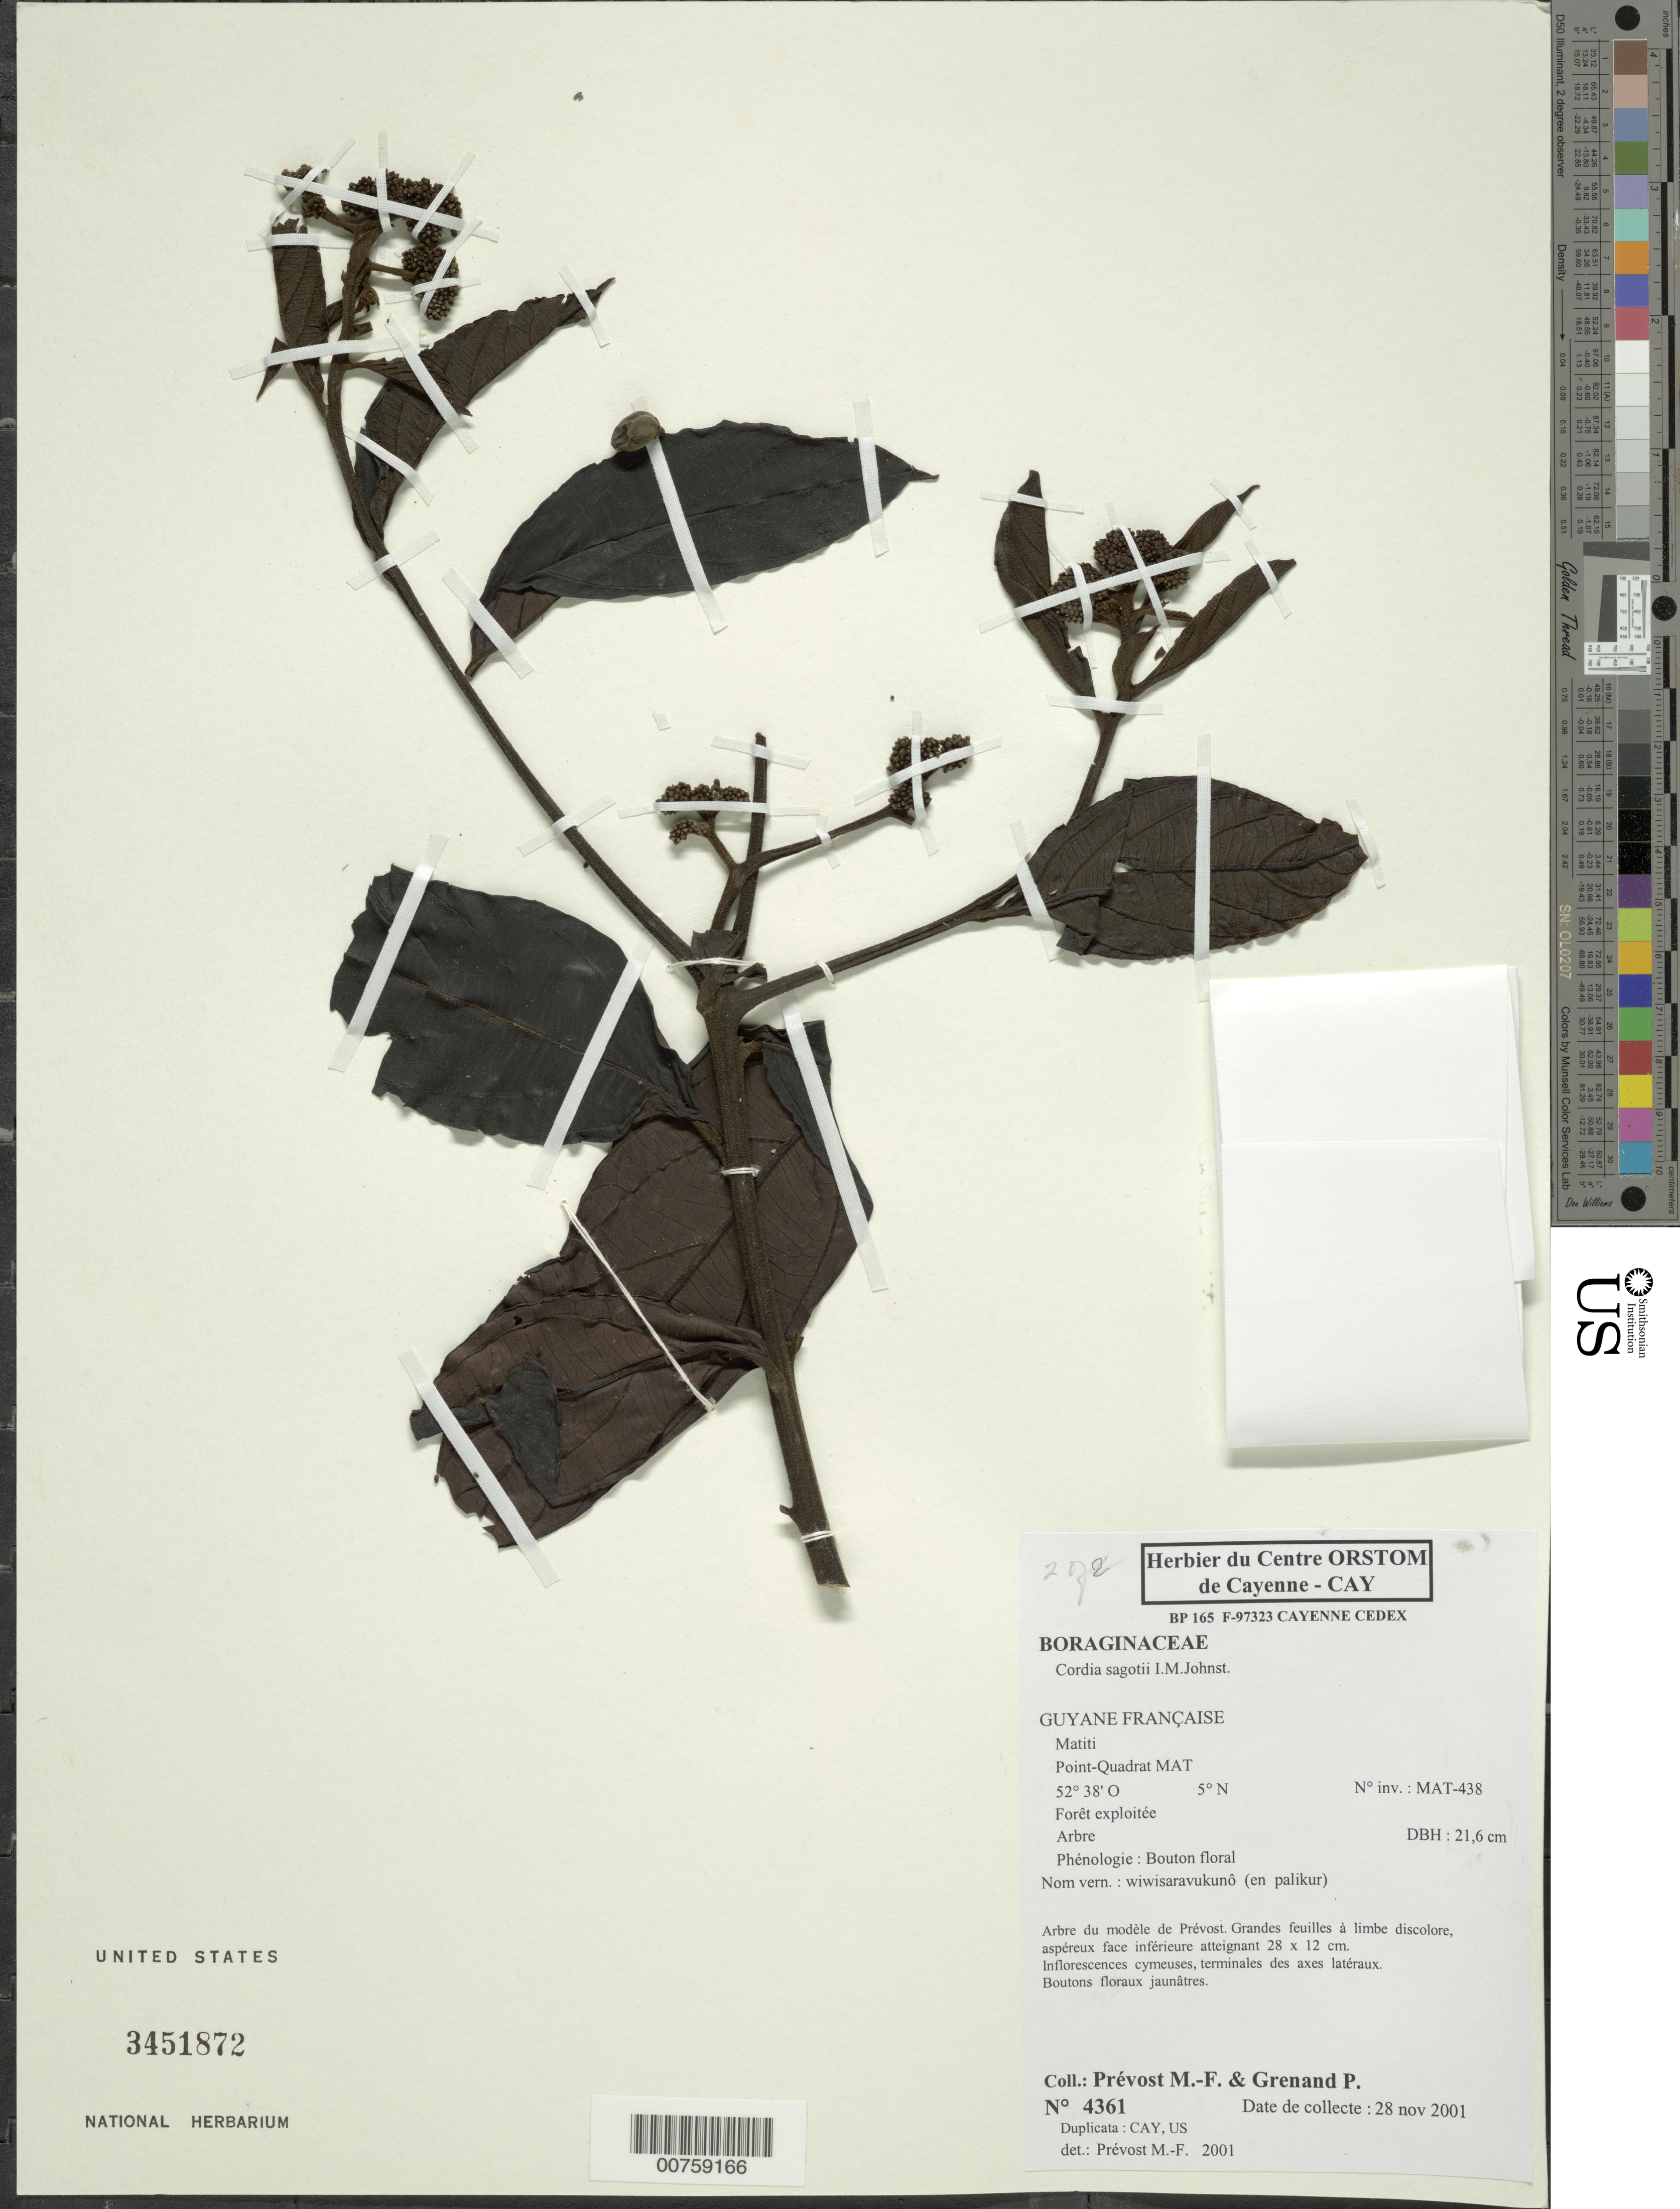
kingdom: Plantae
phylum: Tracheophyta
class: Magnoliopsida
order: Boraginales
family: Cordiaceae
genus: Cordia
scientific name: Cordia sagotii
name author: I.M. Johnst.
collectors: M. Prévost & P. Grenand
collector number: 4361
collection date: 2001-11-28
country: French Guiana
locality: Guyane Française. Matiti. Point-Quadrat MAT.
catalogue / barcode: US 3451872